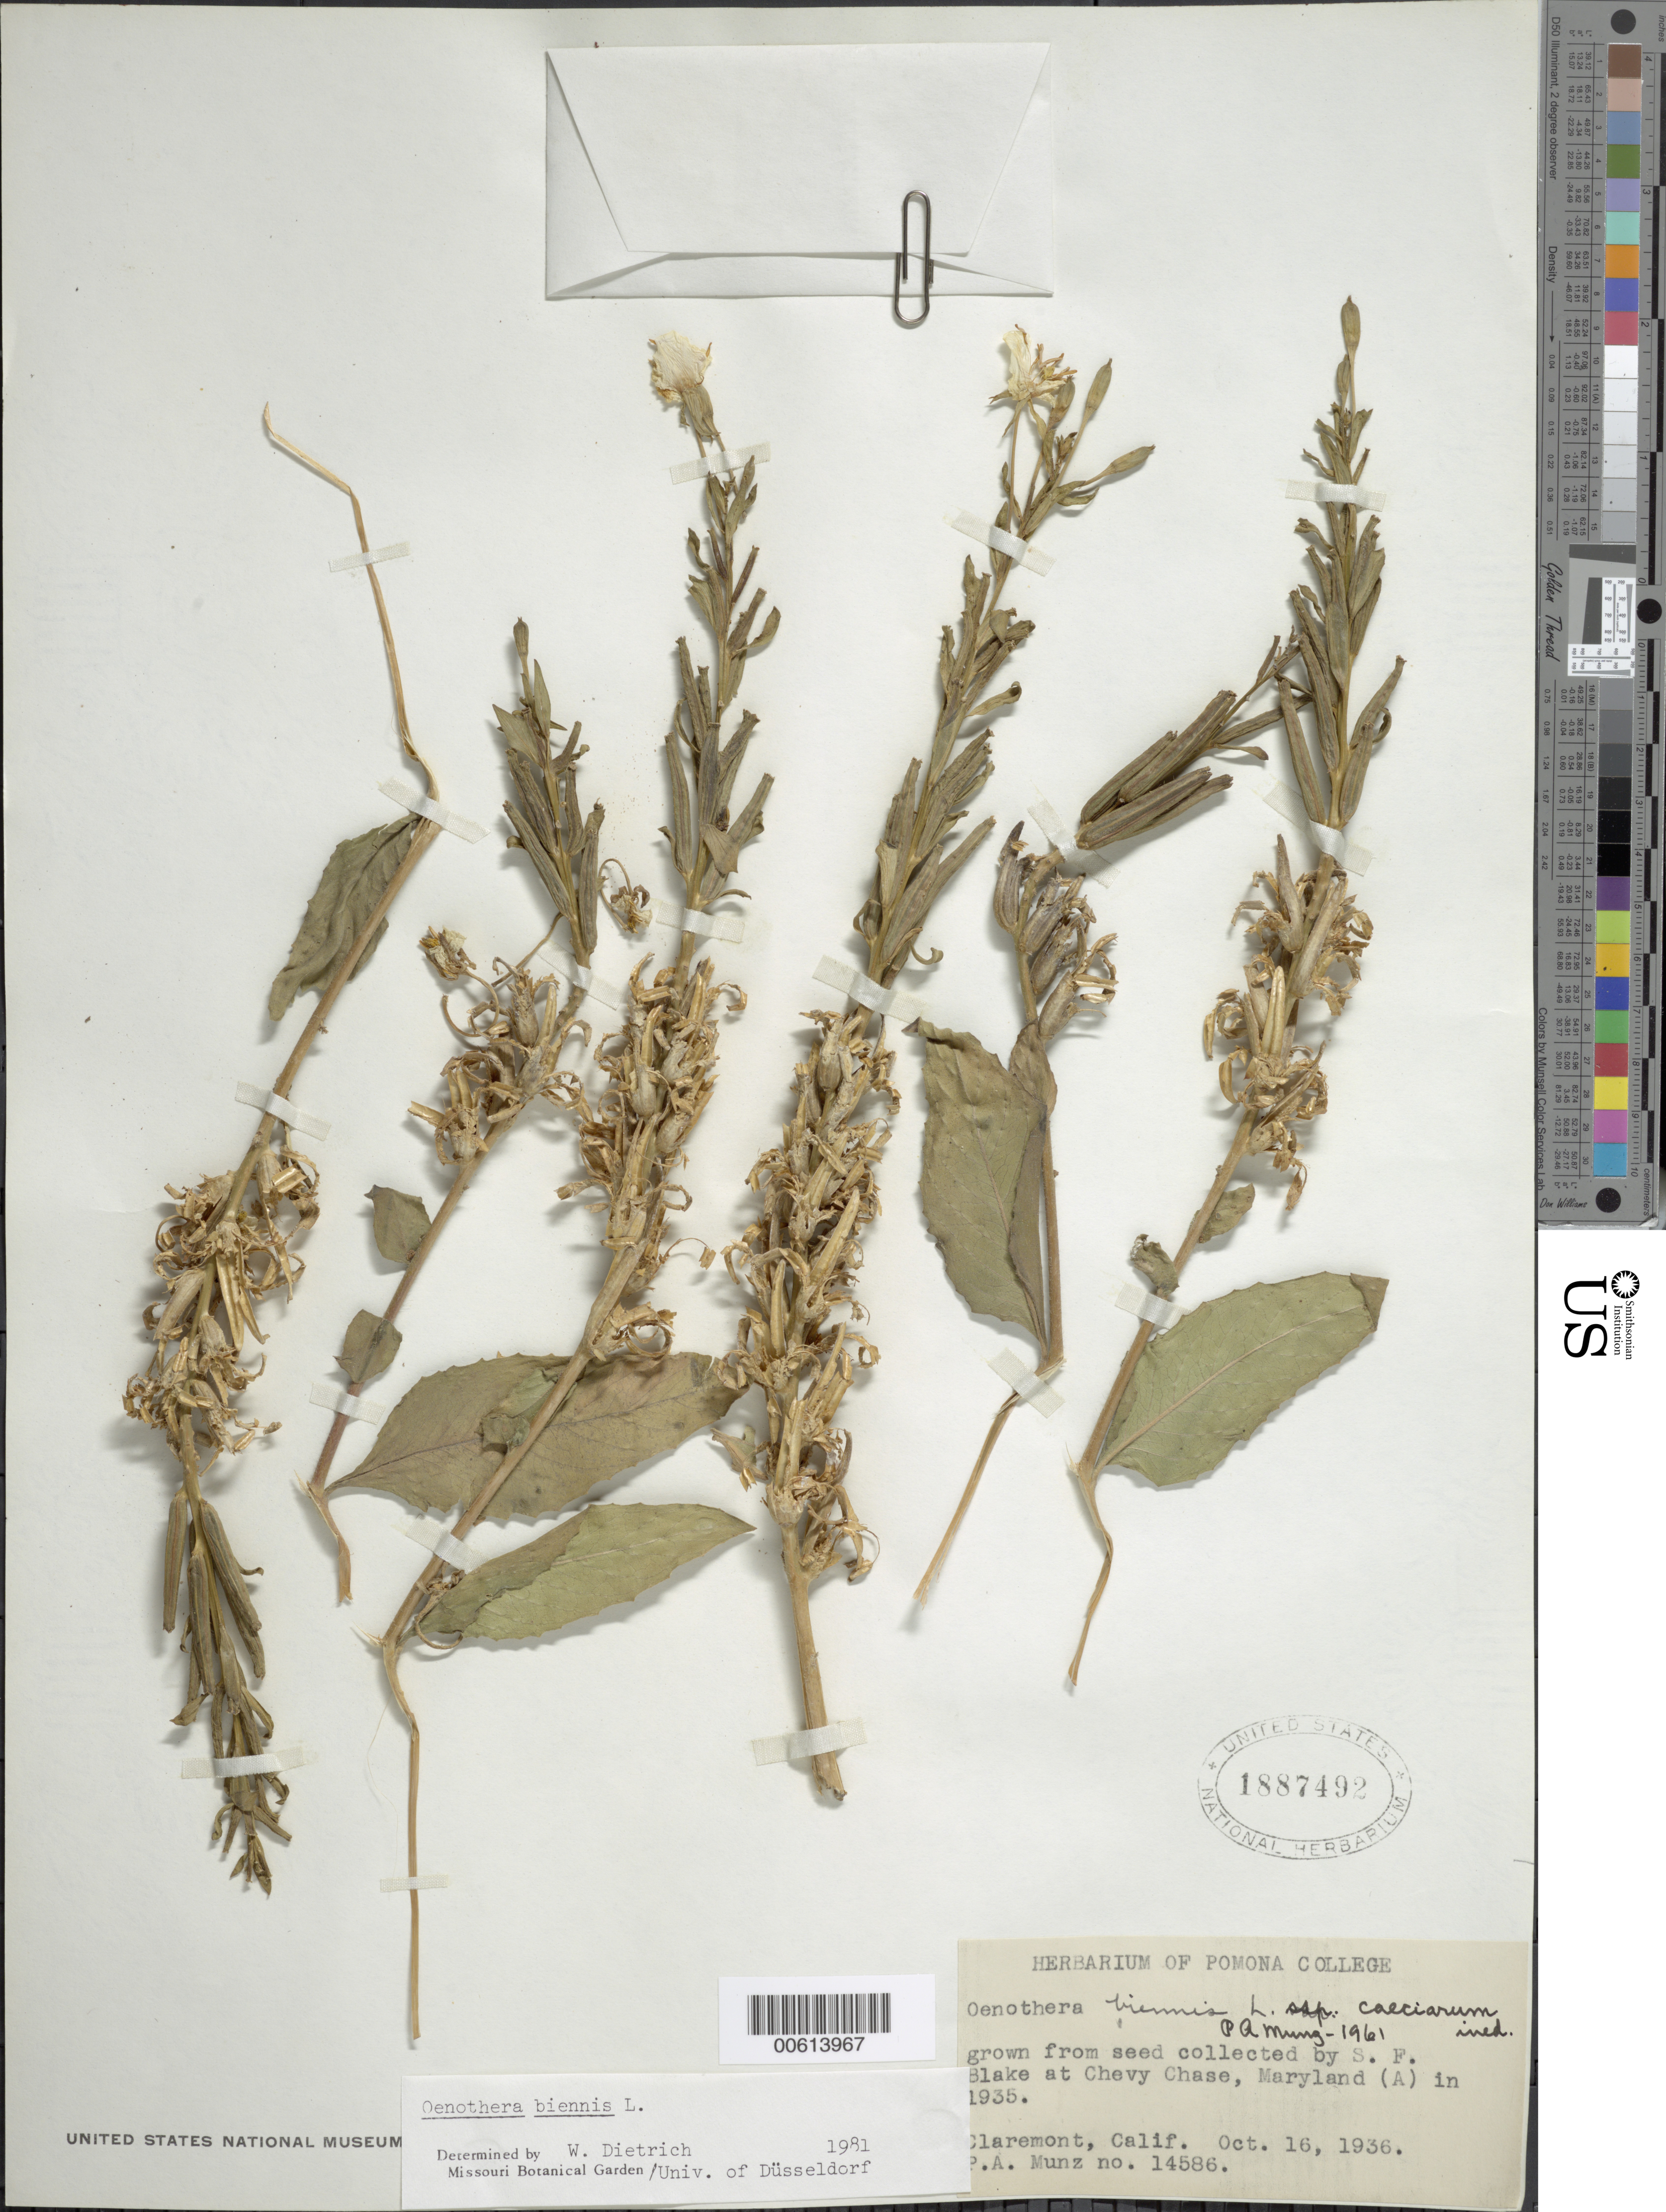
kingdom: Plantae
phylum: Tracheophyta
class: Magnoliopsida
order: Myrtales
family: Onagraceae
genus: Oenothera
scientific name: Oenothera biennis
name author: L.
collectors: P. A. Munz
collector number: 14586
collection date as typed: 16 Oct 1936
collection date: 1936-10-16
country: United States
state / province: California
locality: Claremont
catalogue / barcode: US 1887492